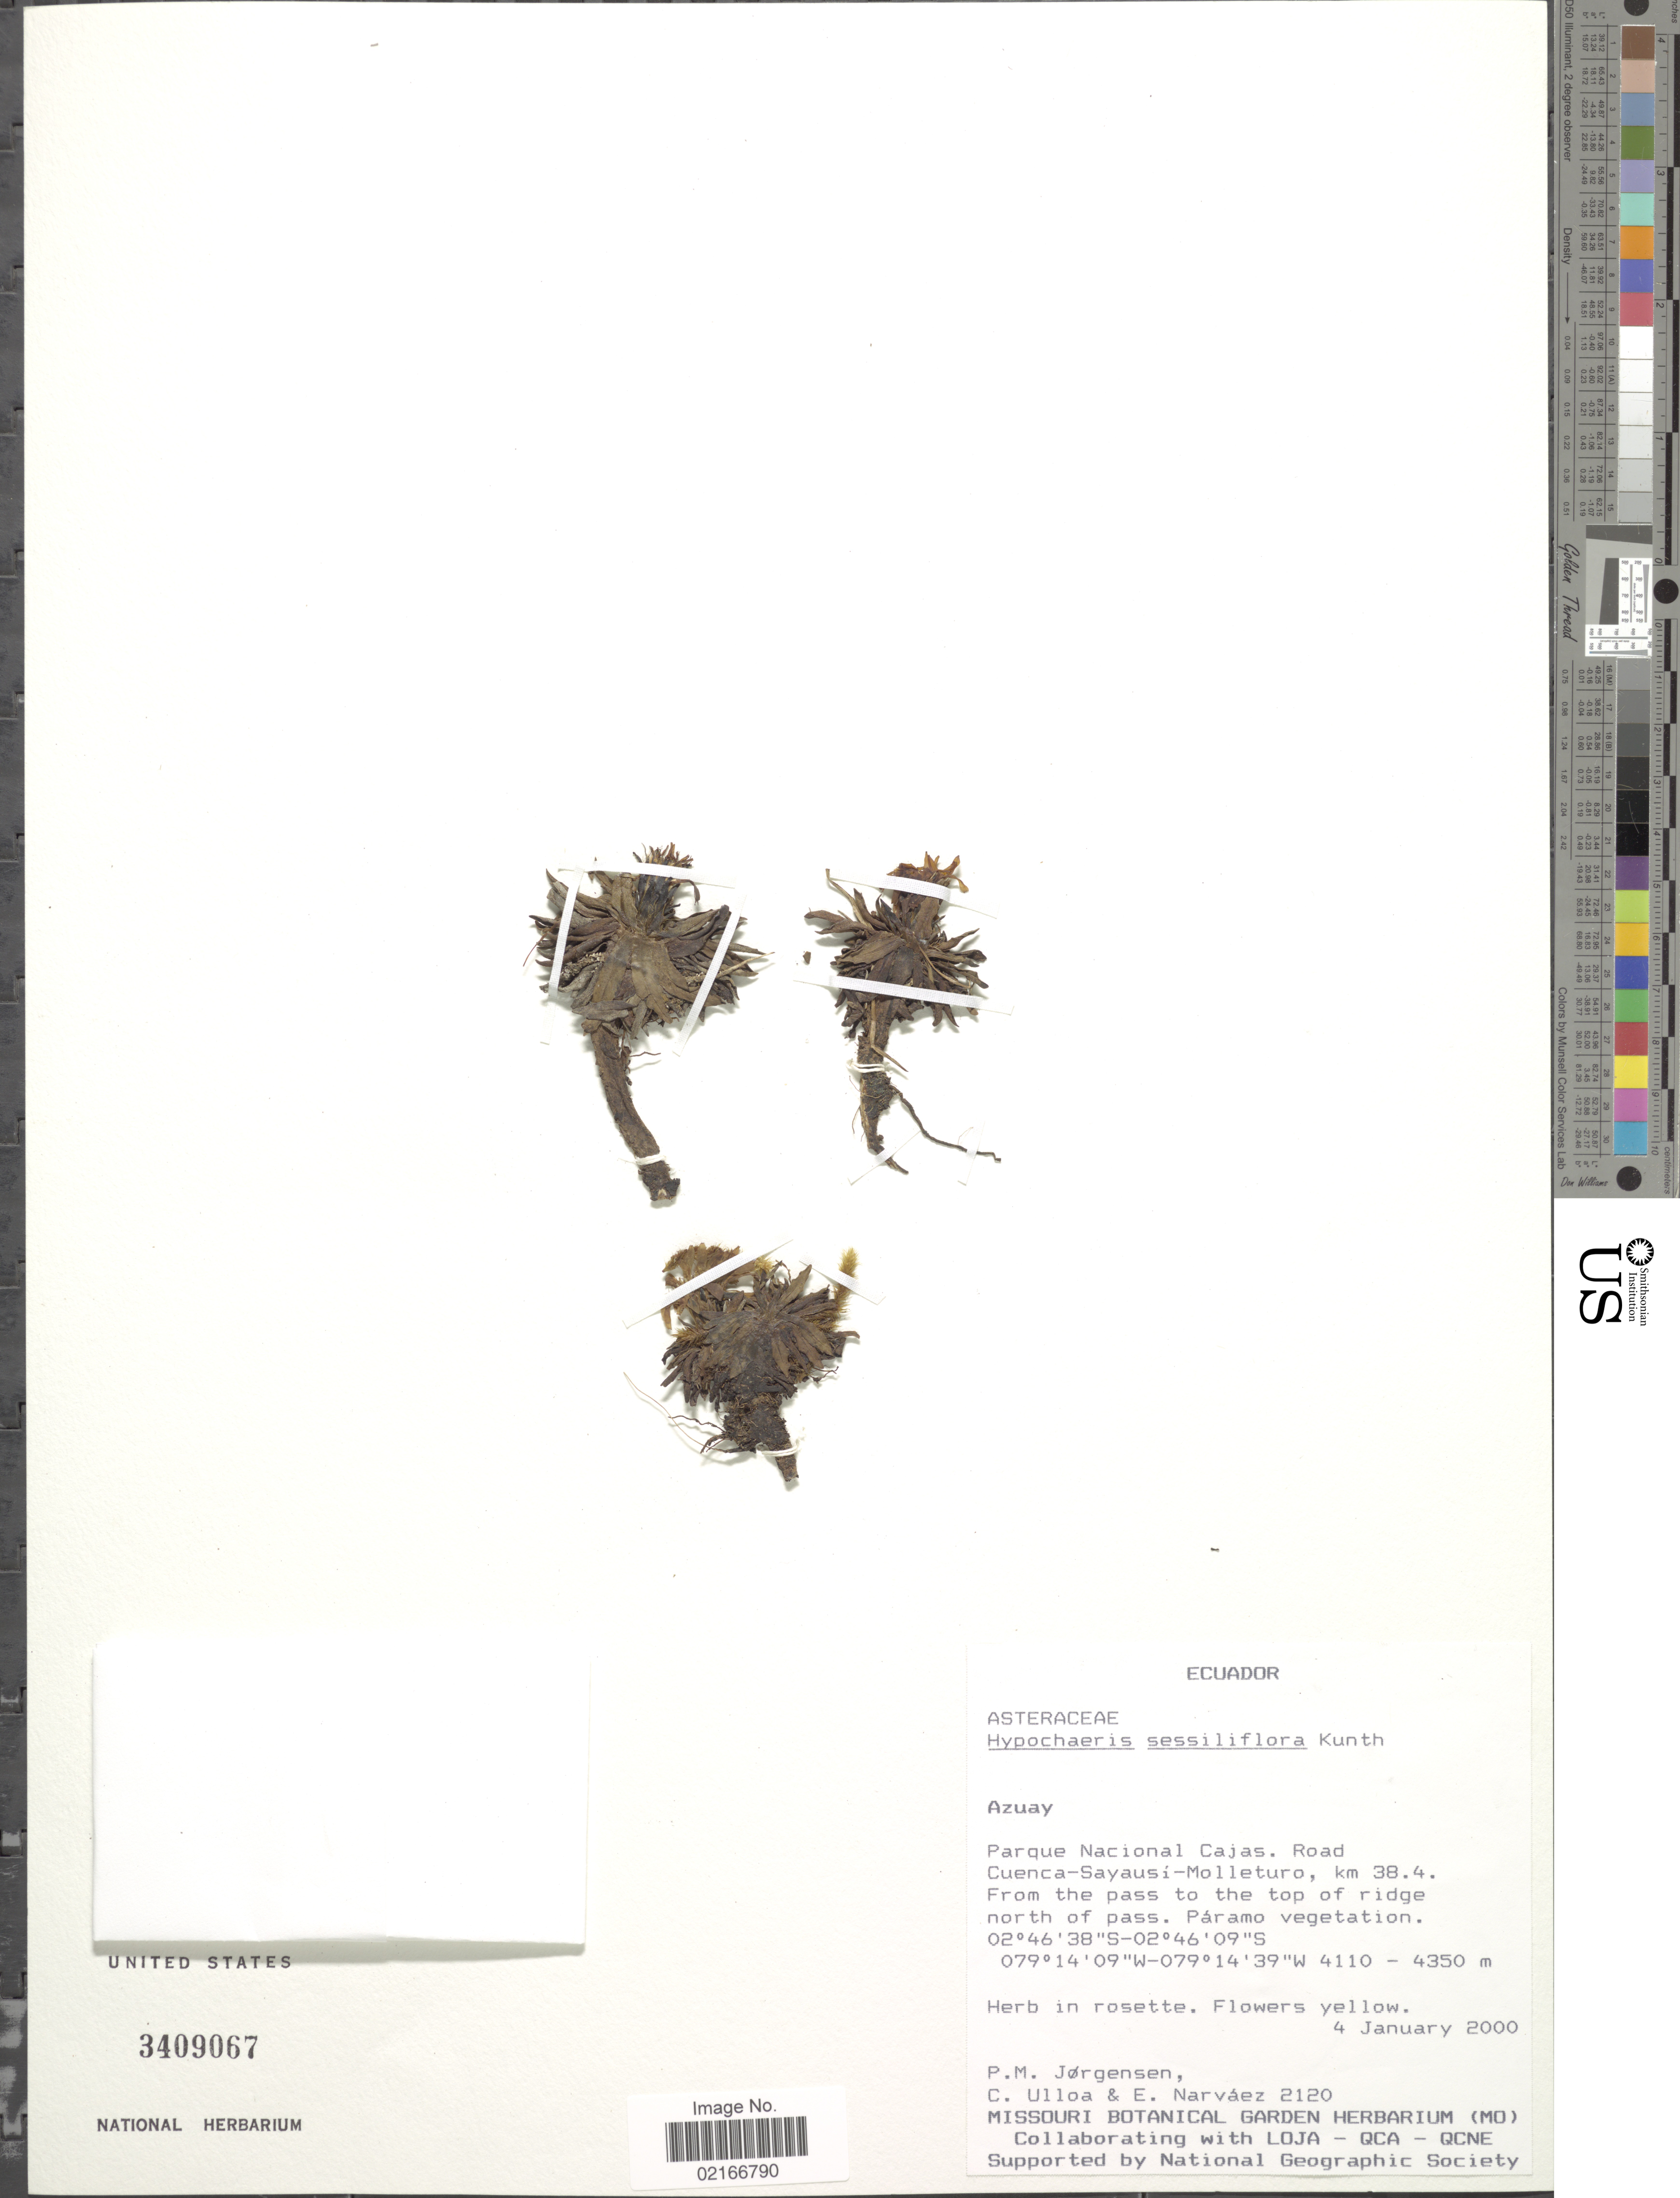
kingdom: Plantae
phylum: Tracheophyta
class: Magnoliopsida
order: Asterales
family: Asteraceae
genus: Hypochaeris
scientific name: Hypochaeris sessiflora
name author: Kunth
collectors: P. M. Jørgensen, C. Ulloa & E. Narváez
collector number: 2120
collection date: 2000-01-04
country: Ecuador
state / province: Azuay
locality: Parque Nacional Cajas. Road Cuenca-Sayausí-Molleturo, km 38.4. From the pass to the top of ridge north of pass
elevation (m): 4110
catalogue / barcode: US 3409067